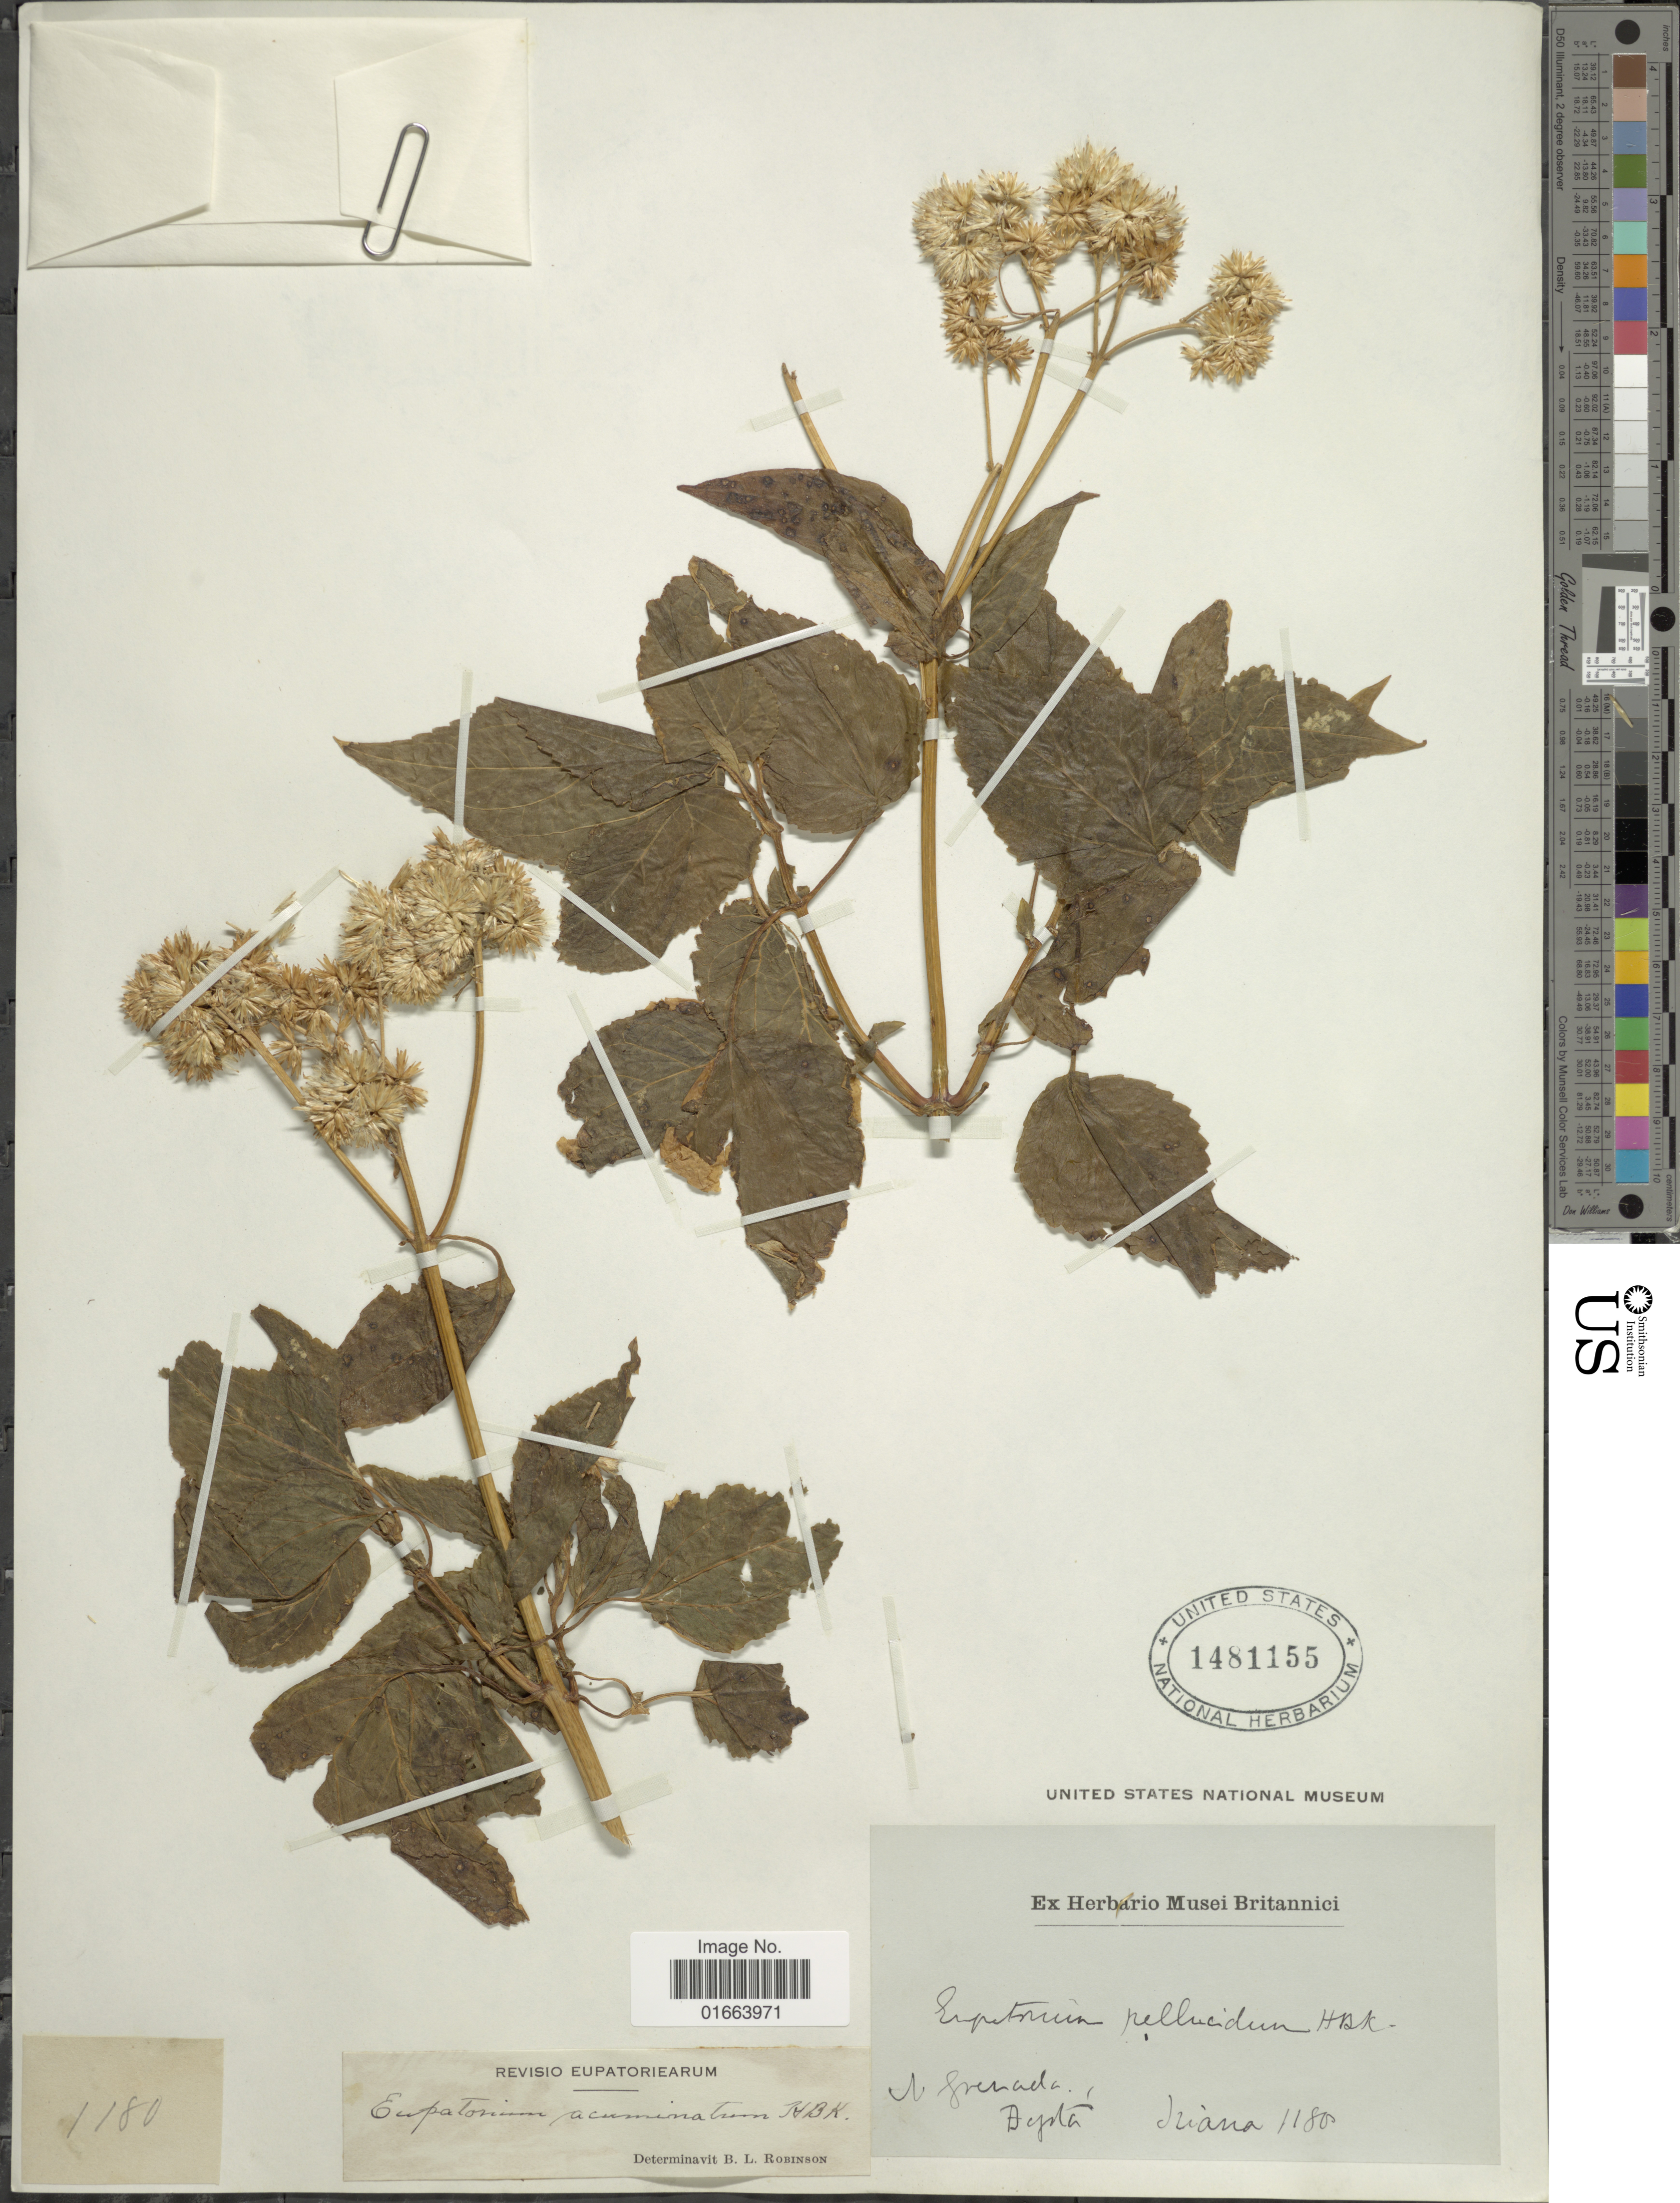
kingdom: Plantae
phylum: Tracheophyta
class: Magnoliopsida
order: Asterales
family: Asteraceae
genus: Critoniella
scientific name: Critoniella acuminata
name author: (Kunth) R.M. King & H. Rob.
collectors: ex herb. Musei Britannici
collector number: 1180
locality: N. Grenada. Depta Juana [unsure placement]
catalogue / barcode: US 1481155